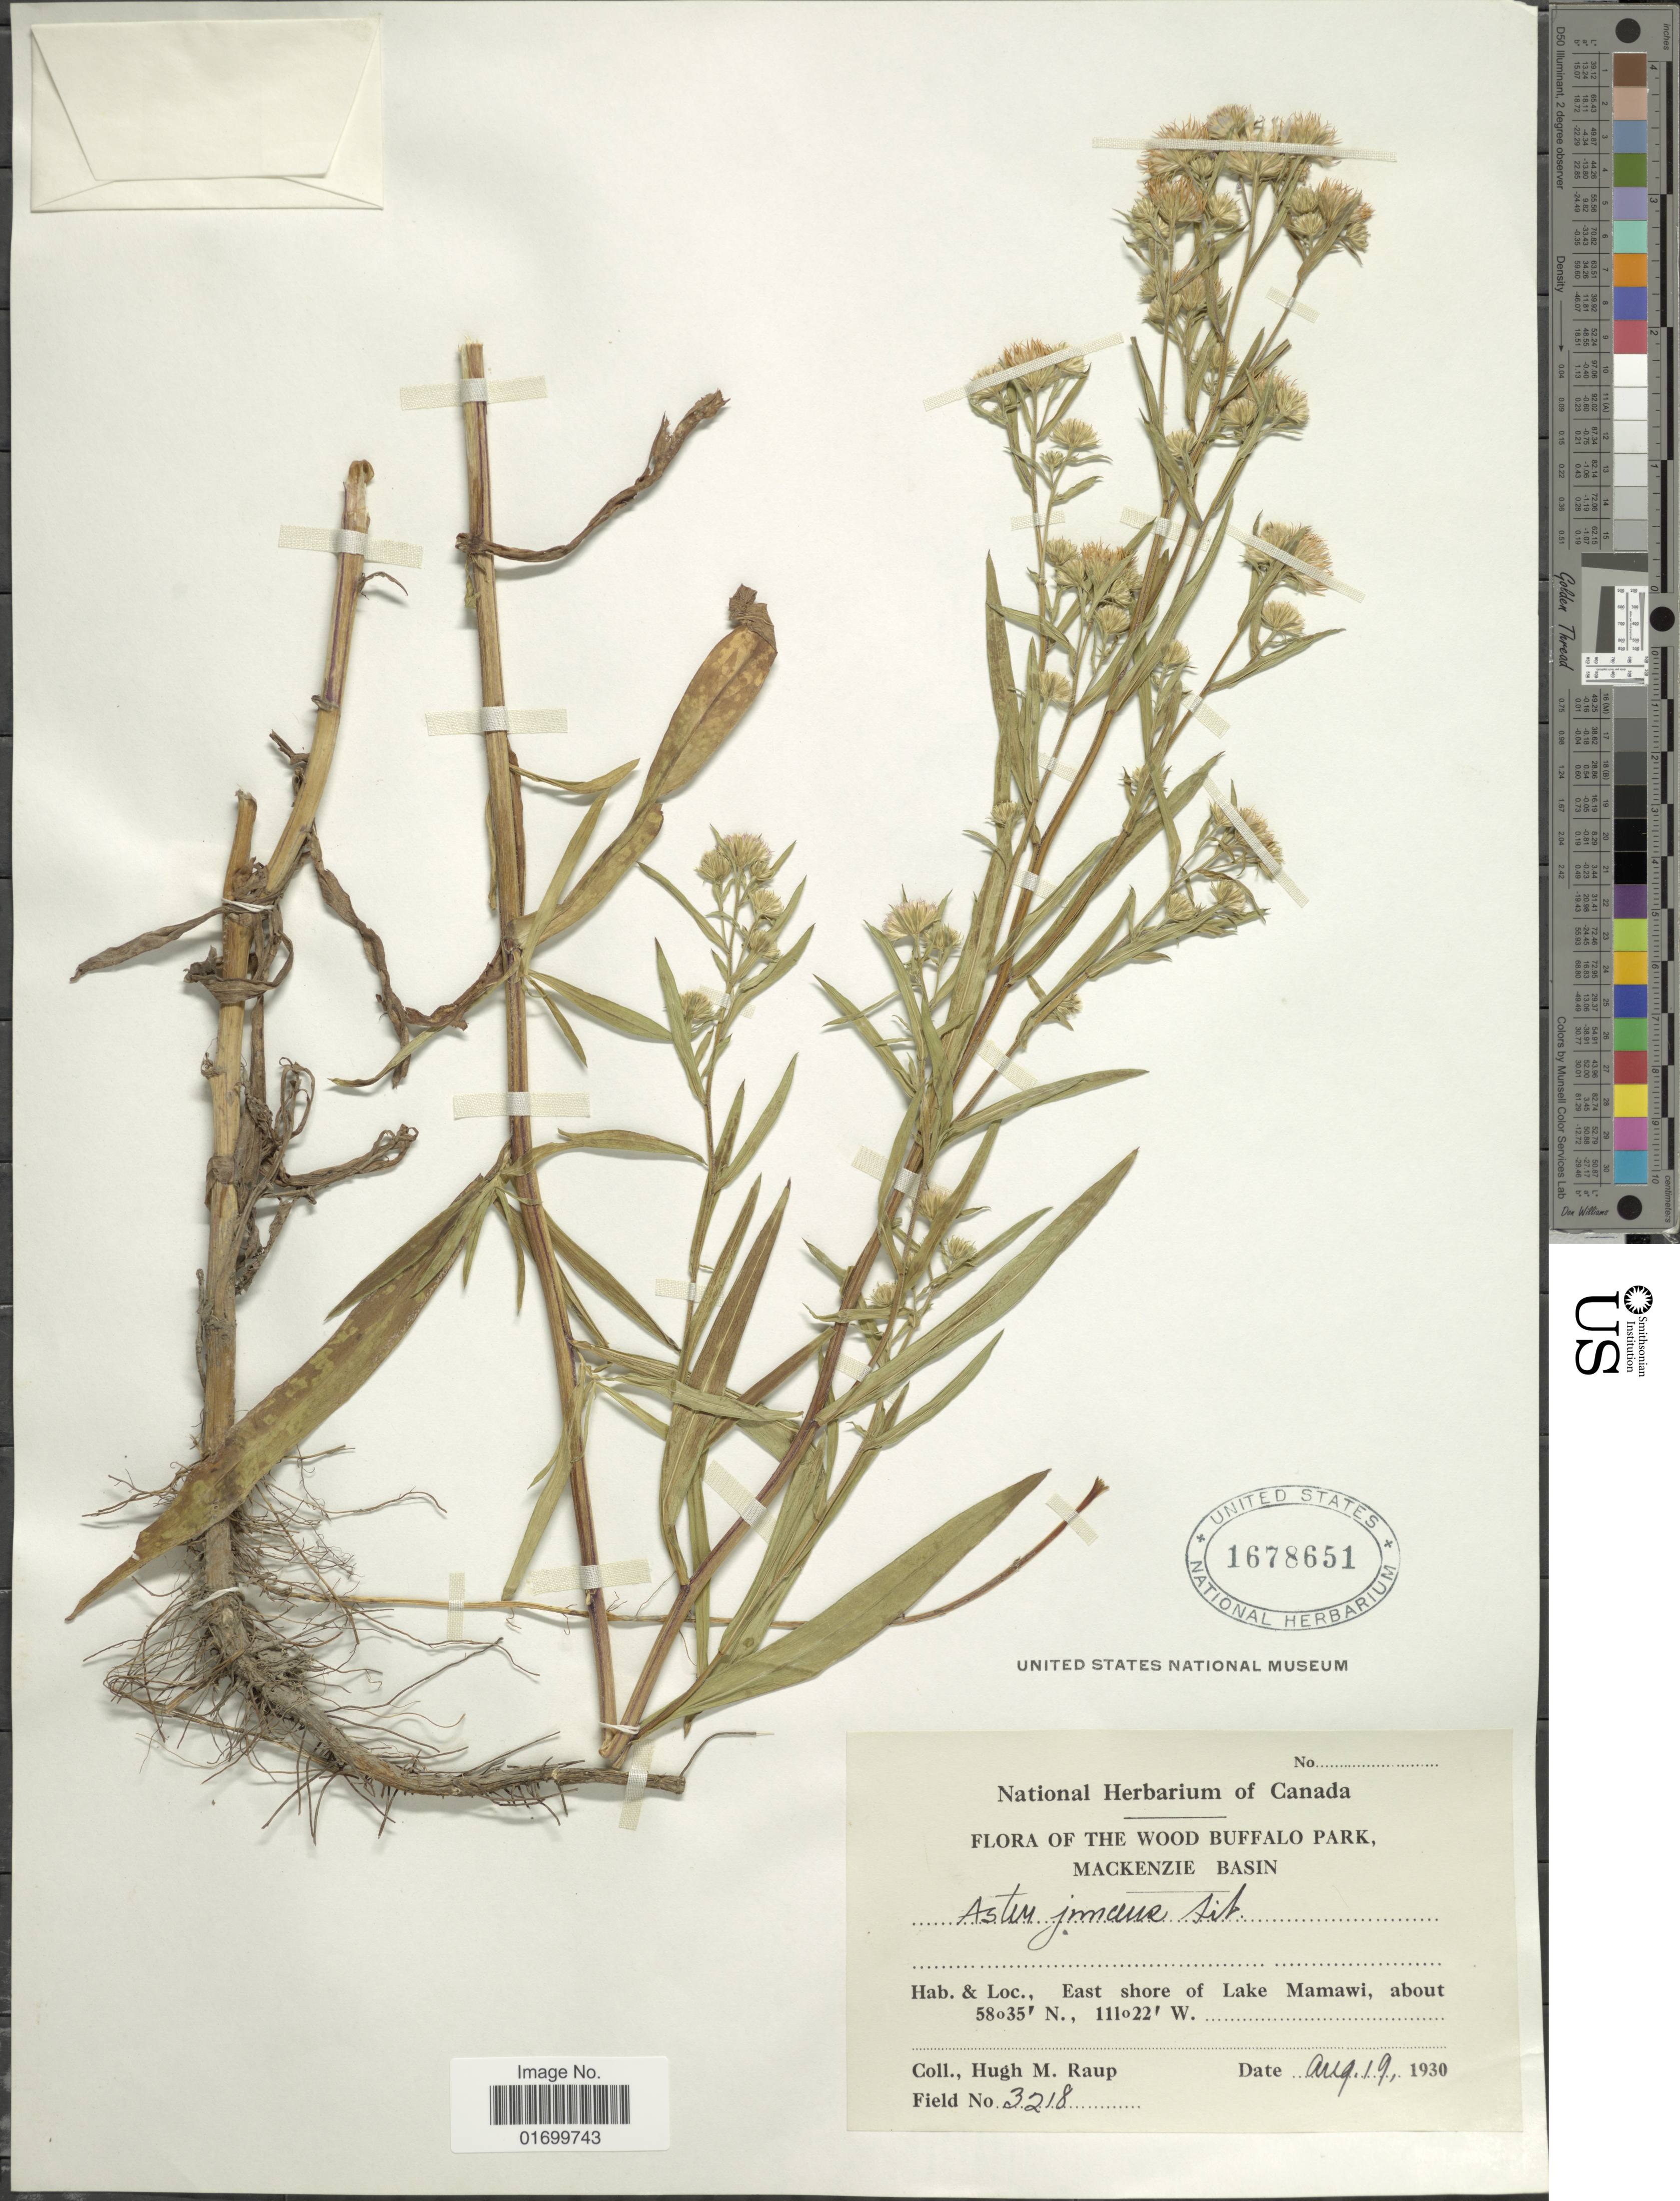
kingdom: Plantae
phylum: Tracheophyta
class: Magnoliopsida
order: Asterales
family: Asteraceae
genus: Symphyotrichum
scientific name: Symphyotrichum boreale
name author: (Torr. & A. Gray) Á. Löve & D. Löve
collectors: H. Raup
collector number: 3218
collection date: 1930-08-19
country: Canada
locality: The Wood Buffalo Park, Mackenzie Basin. East shore of Lake Mamawi.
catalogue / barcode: US 1678651